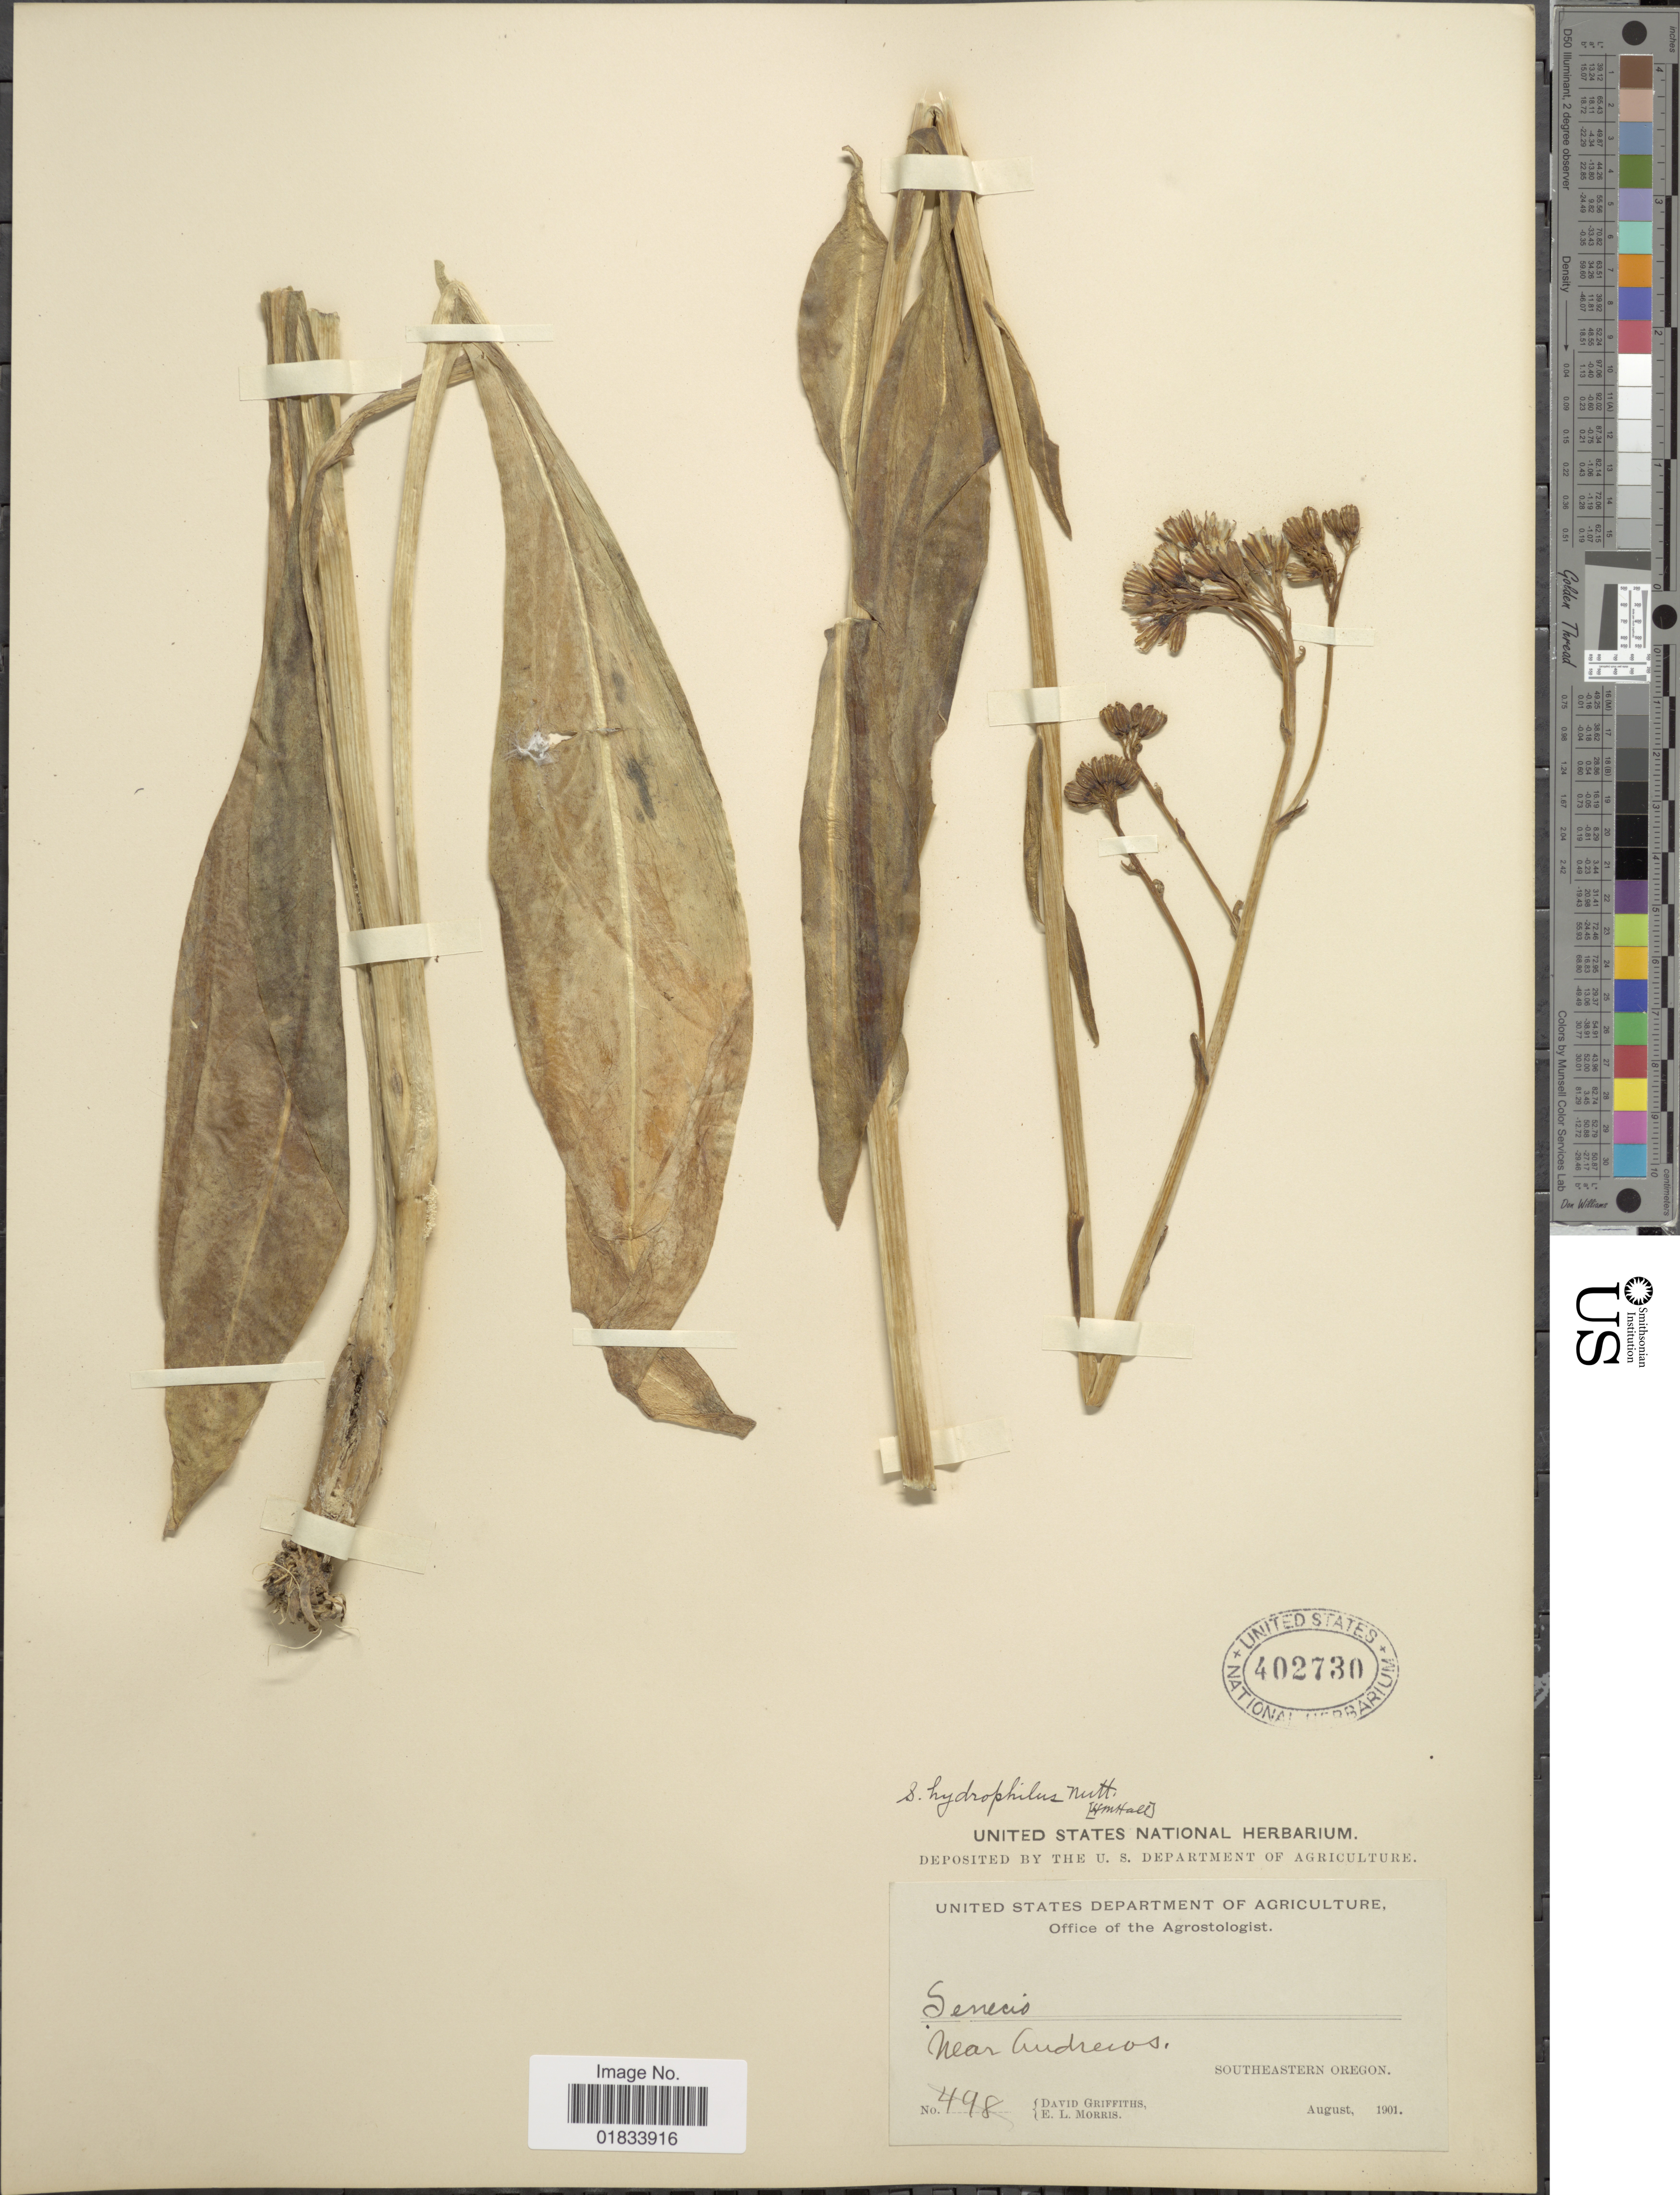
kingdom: Plantae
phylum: Tracheophyta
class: Magnoliopsida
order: Asterales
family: Asteraceae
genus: Senecio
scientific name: Senecio hydrophilus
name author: Nutt.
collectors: D. Griffiths & E. Morris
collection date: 1901-08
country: United States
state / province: Oregon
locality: Near Andrews, southeastern Oregon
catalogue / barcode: US 402730